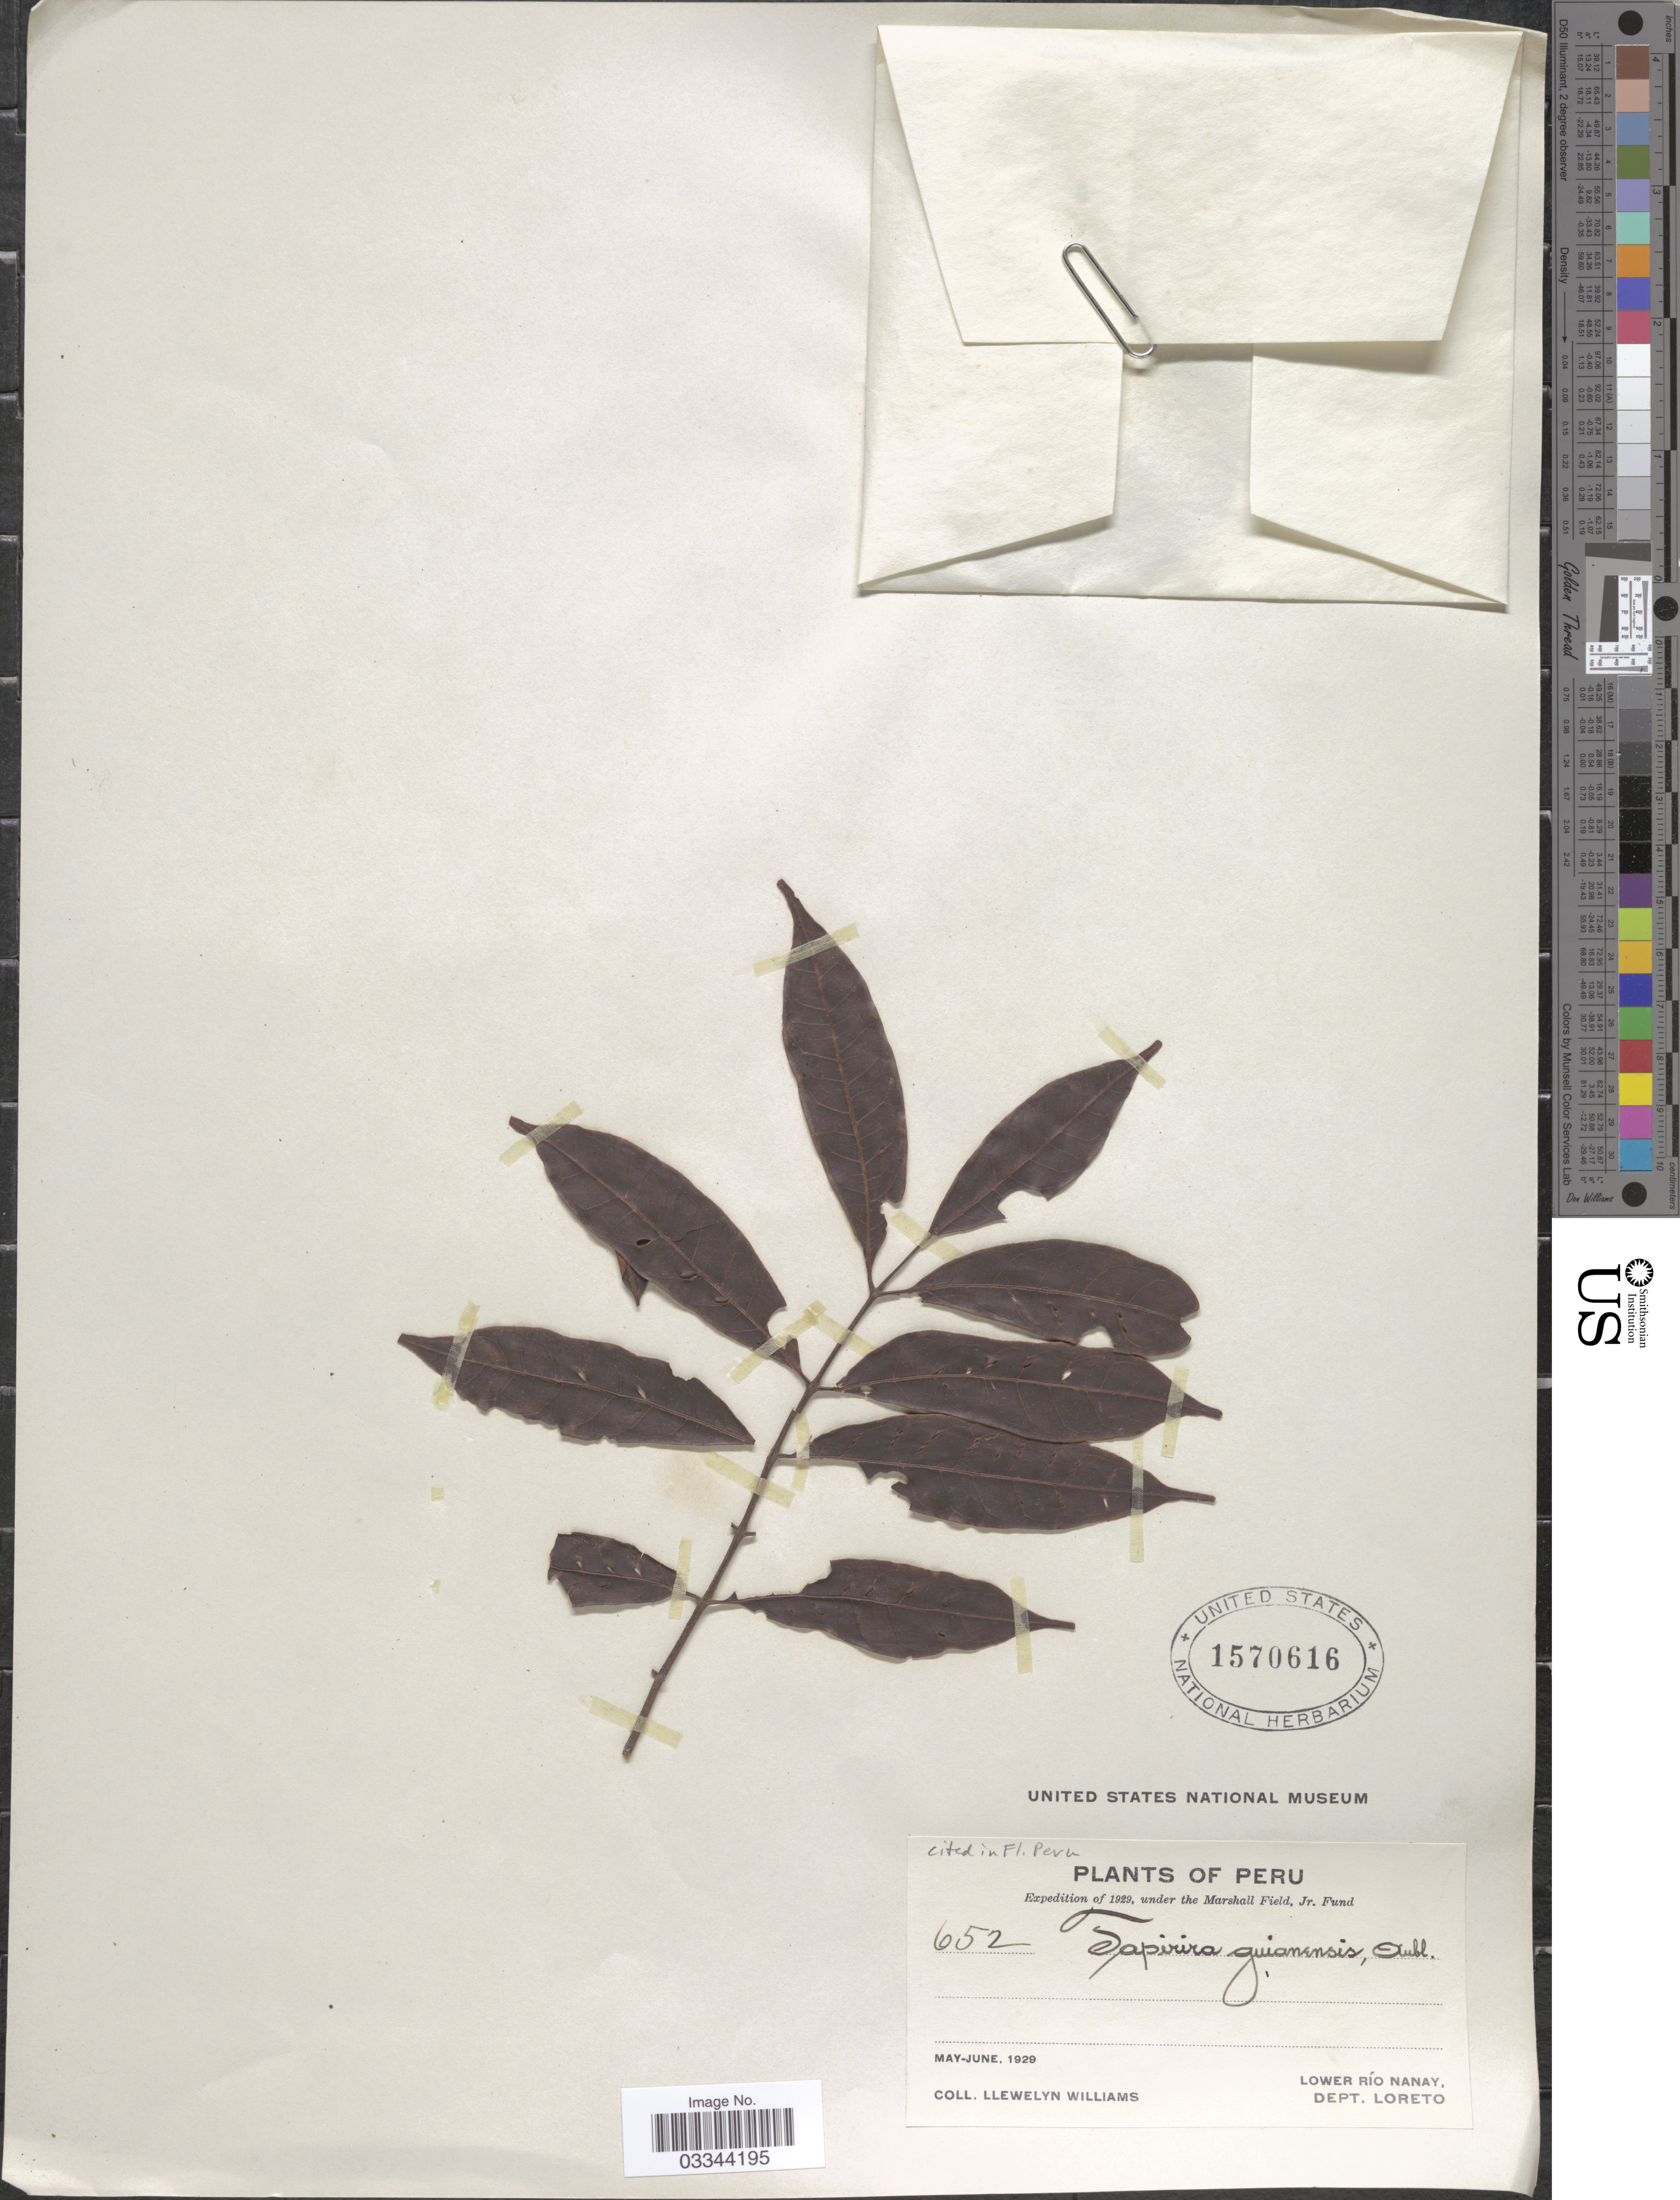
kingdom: Plantae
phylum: Tracheophyta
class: Magnoliopsida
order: Sapindales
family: Anacardiaceae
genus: Tapirira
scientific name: Tapirira guianensis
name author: Aubl.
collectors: Ll. Williams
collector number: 652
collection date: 1929-05/1929-06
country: Peru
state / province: Loreto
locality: Lower Río Nanay, Dept. Loreto.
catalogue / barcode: US 1570616